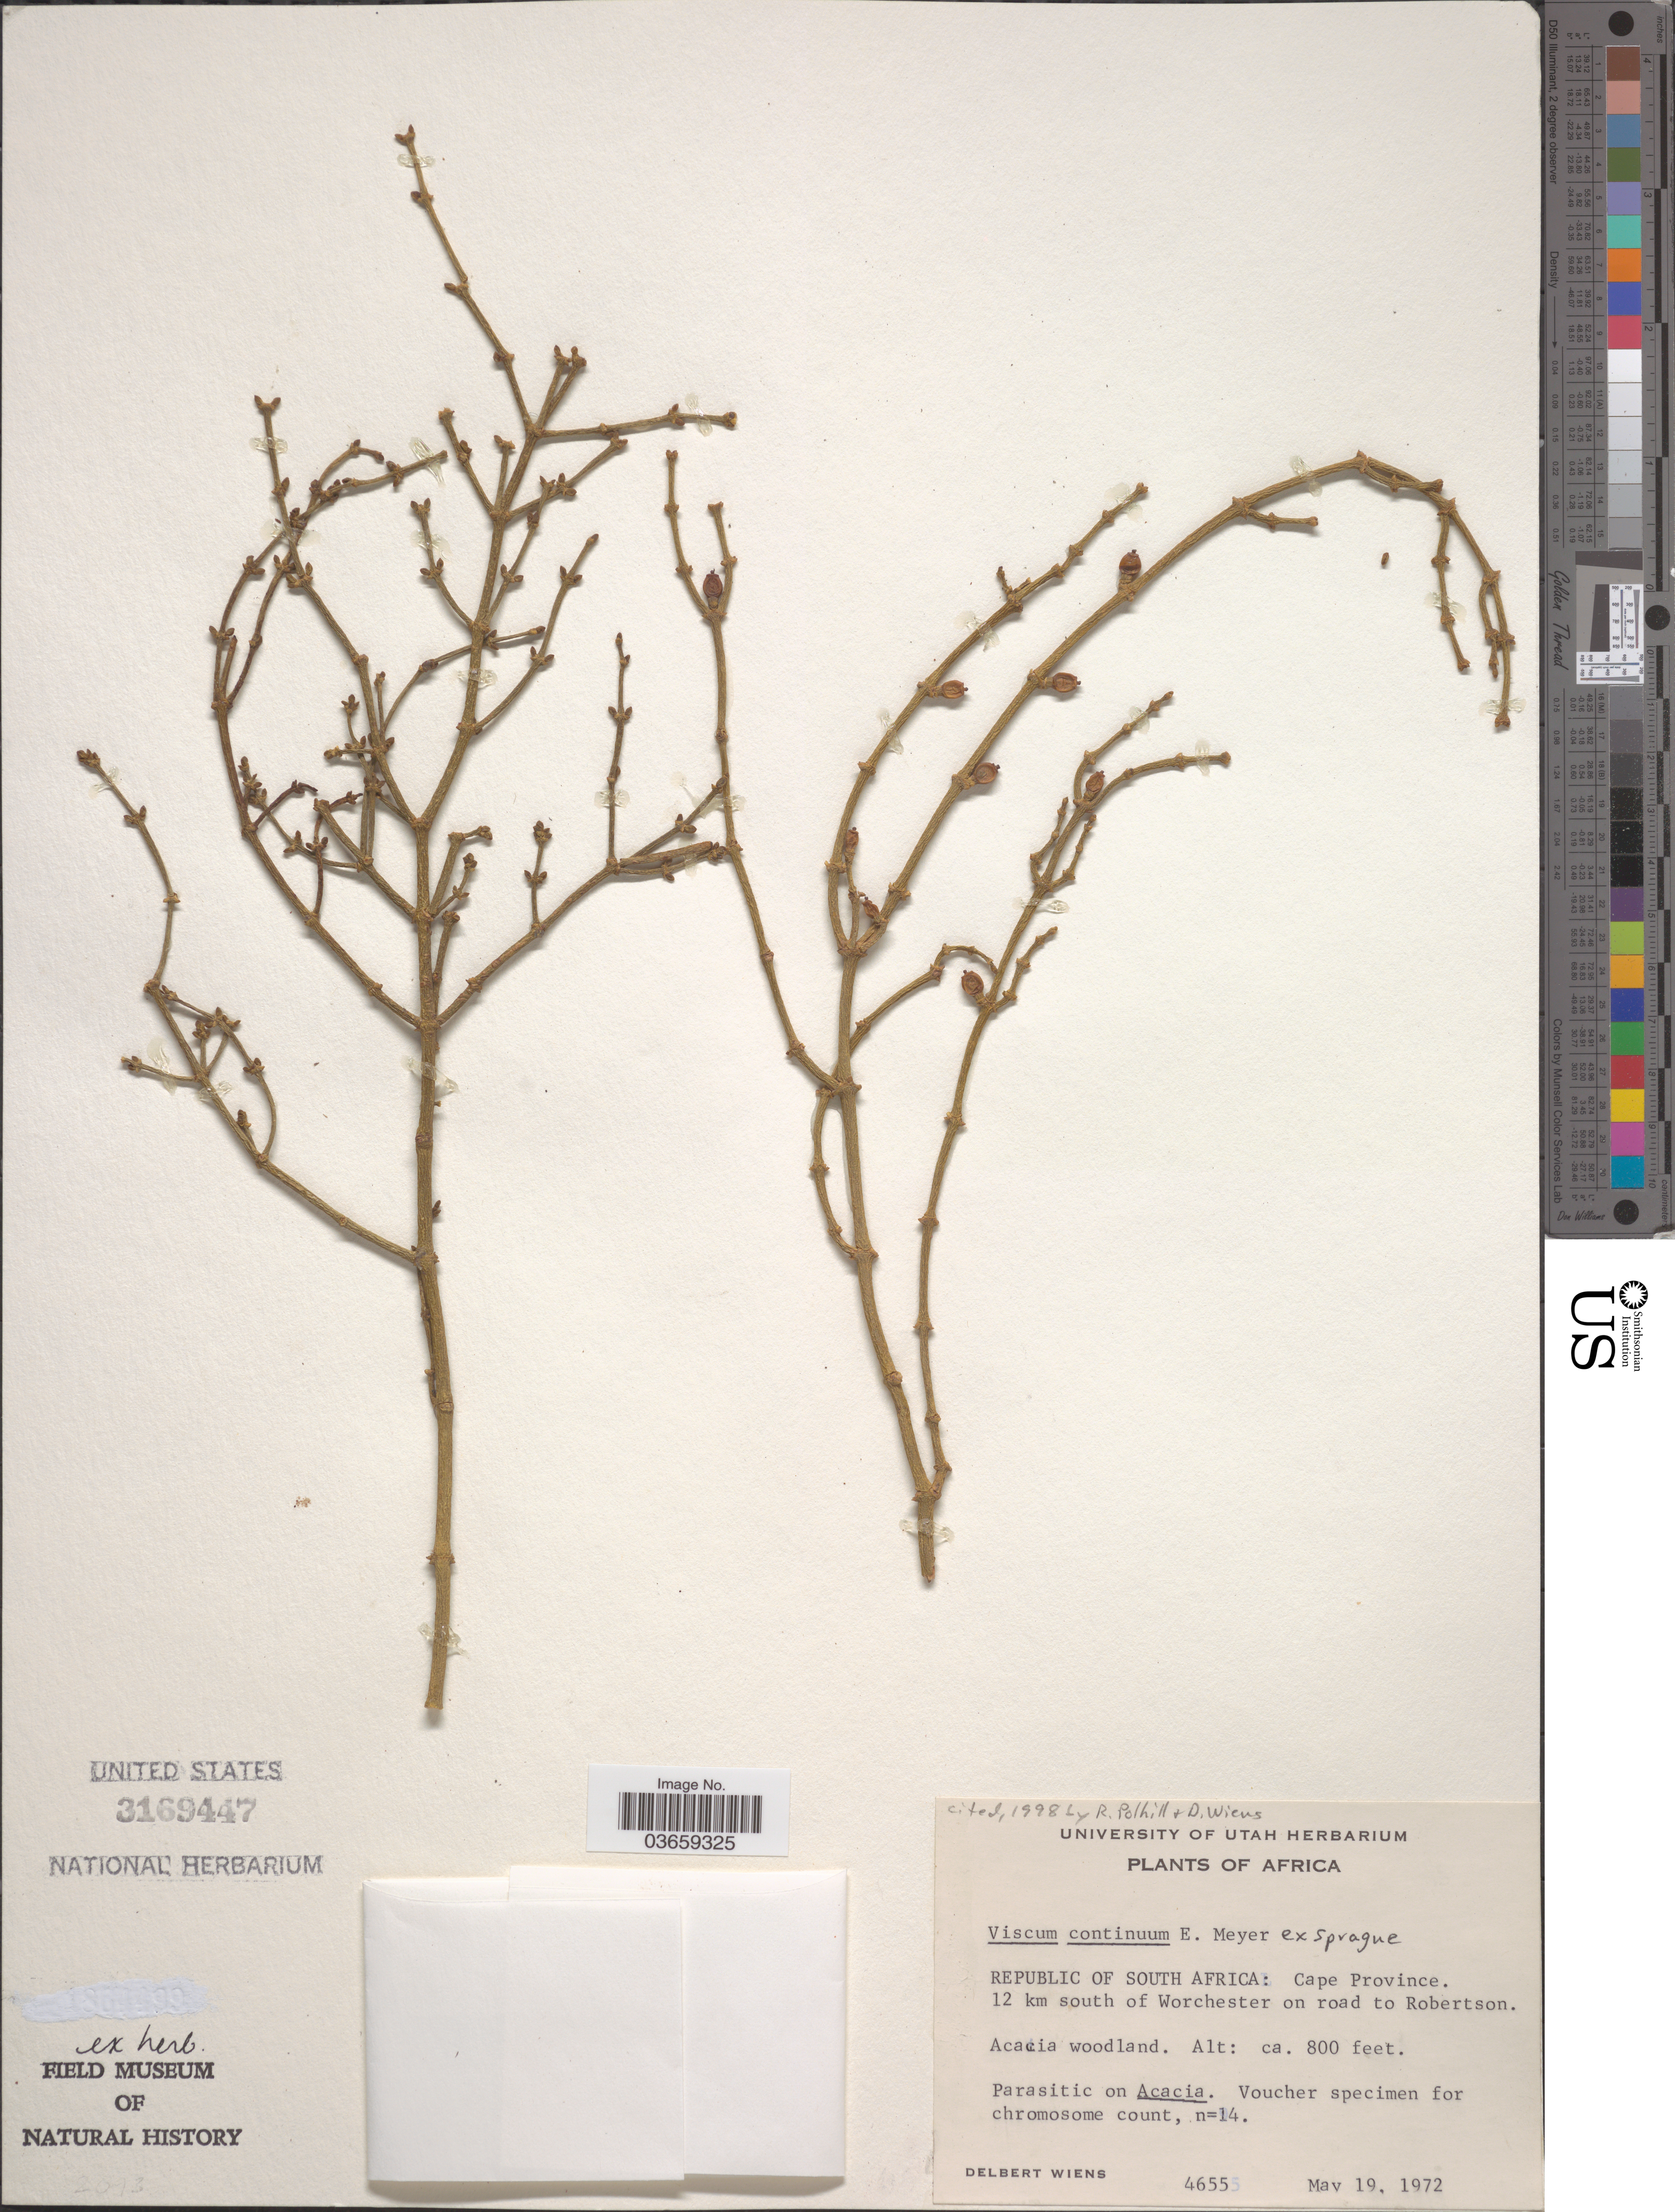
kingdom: Plantae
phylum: Tracheophyta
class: Magnoliopsida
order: Santalales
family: Viscaceae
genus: Viscum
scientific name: Viscum continuum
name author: E. Mey. ex Sprague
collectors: D. Wiens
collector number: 4655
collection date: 1972-05-19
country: South Africa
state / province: Western Cape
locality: Republic of South Africa. 12 km south of Worchester on road to Robertson.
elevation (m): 244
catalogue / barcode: US 3169447